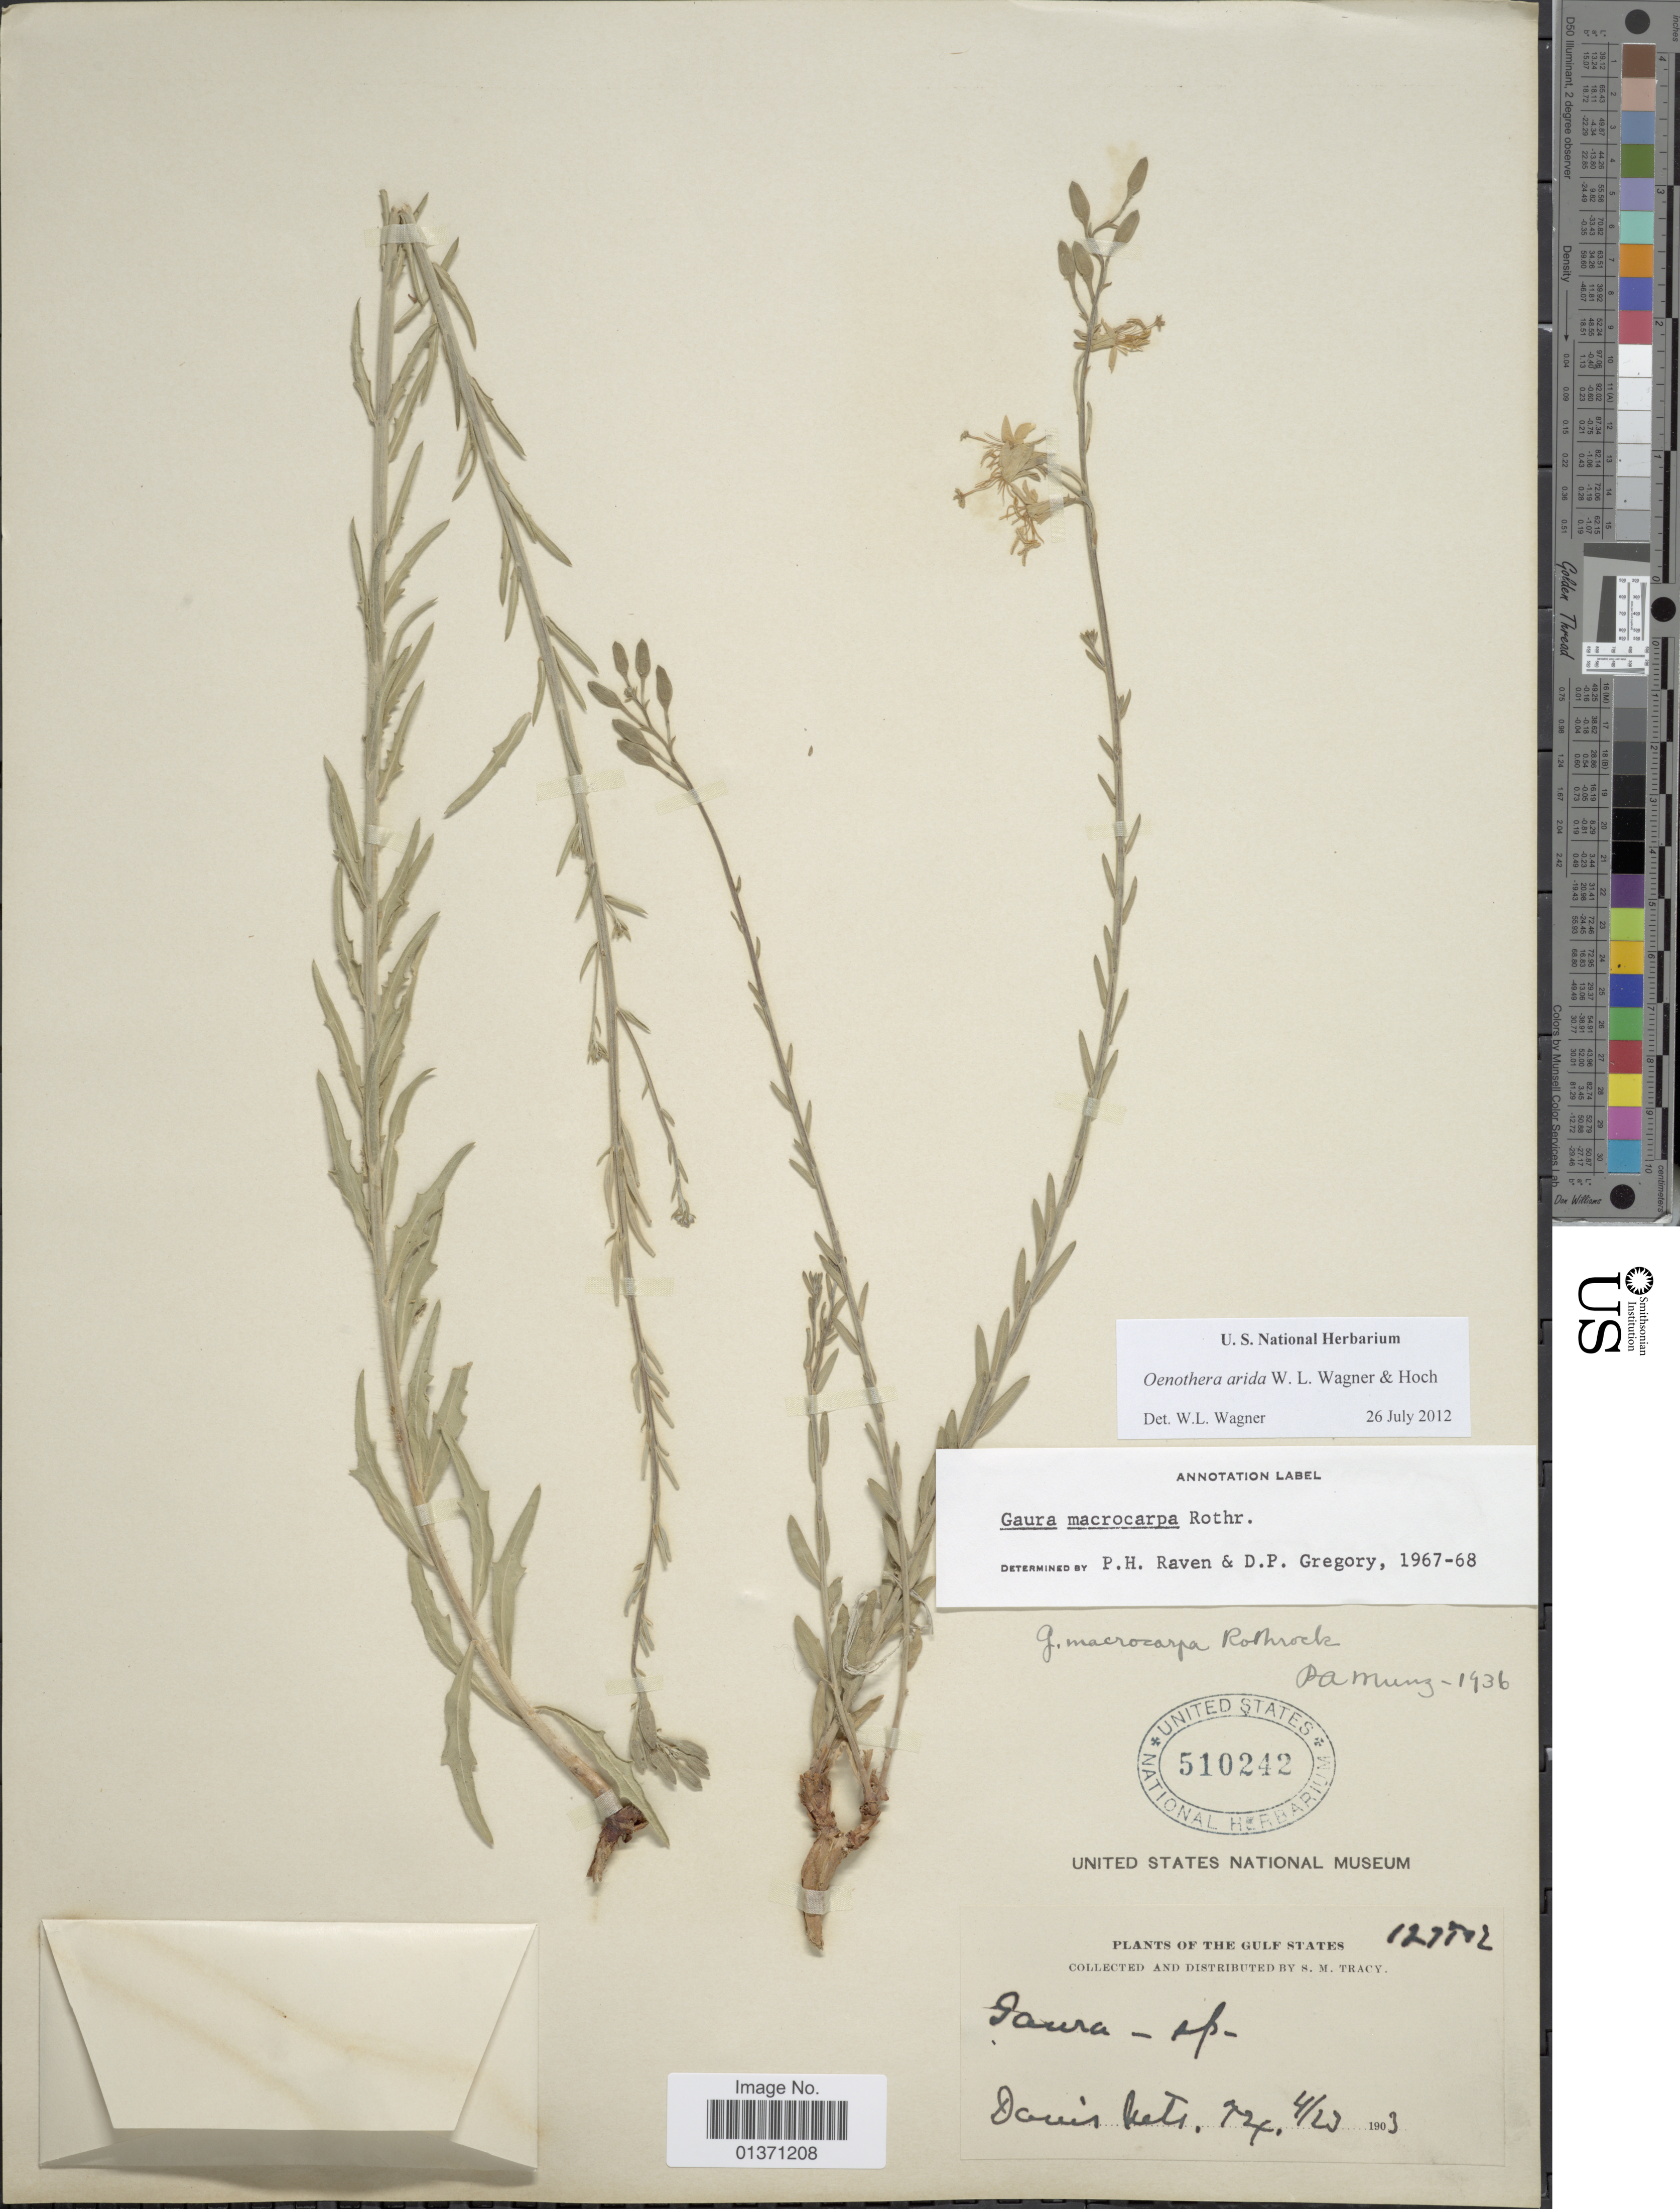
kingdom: Plantae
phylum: Tracheophyta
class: Magnoliopsida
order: Myrtales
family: Onagraceae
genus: Oenothera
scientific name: Oenothera arida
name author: W.L. Wagner & Hoch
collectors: S. M. Tracy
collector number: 127502*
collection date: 1903-04-23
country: United States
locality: Gulf States, Davis Mts.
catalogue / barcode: US 510242